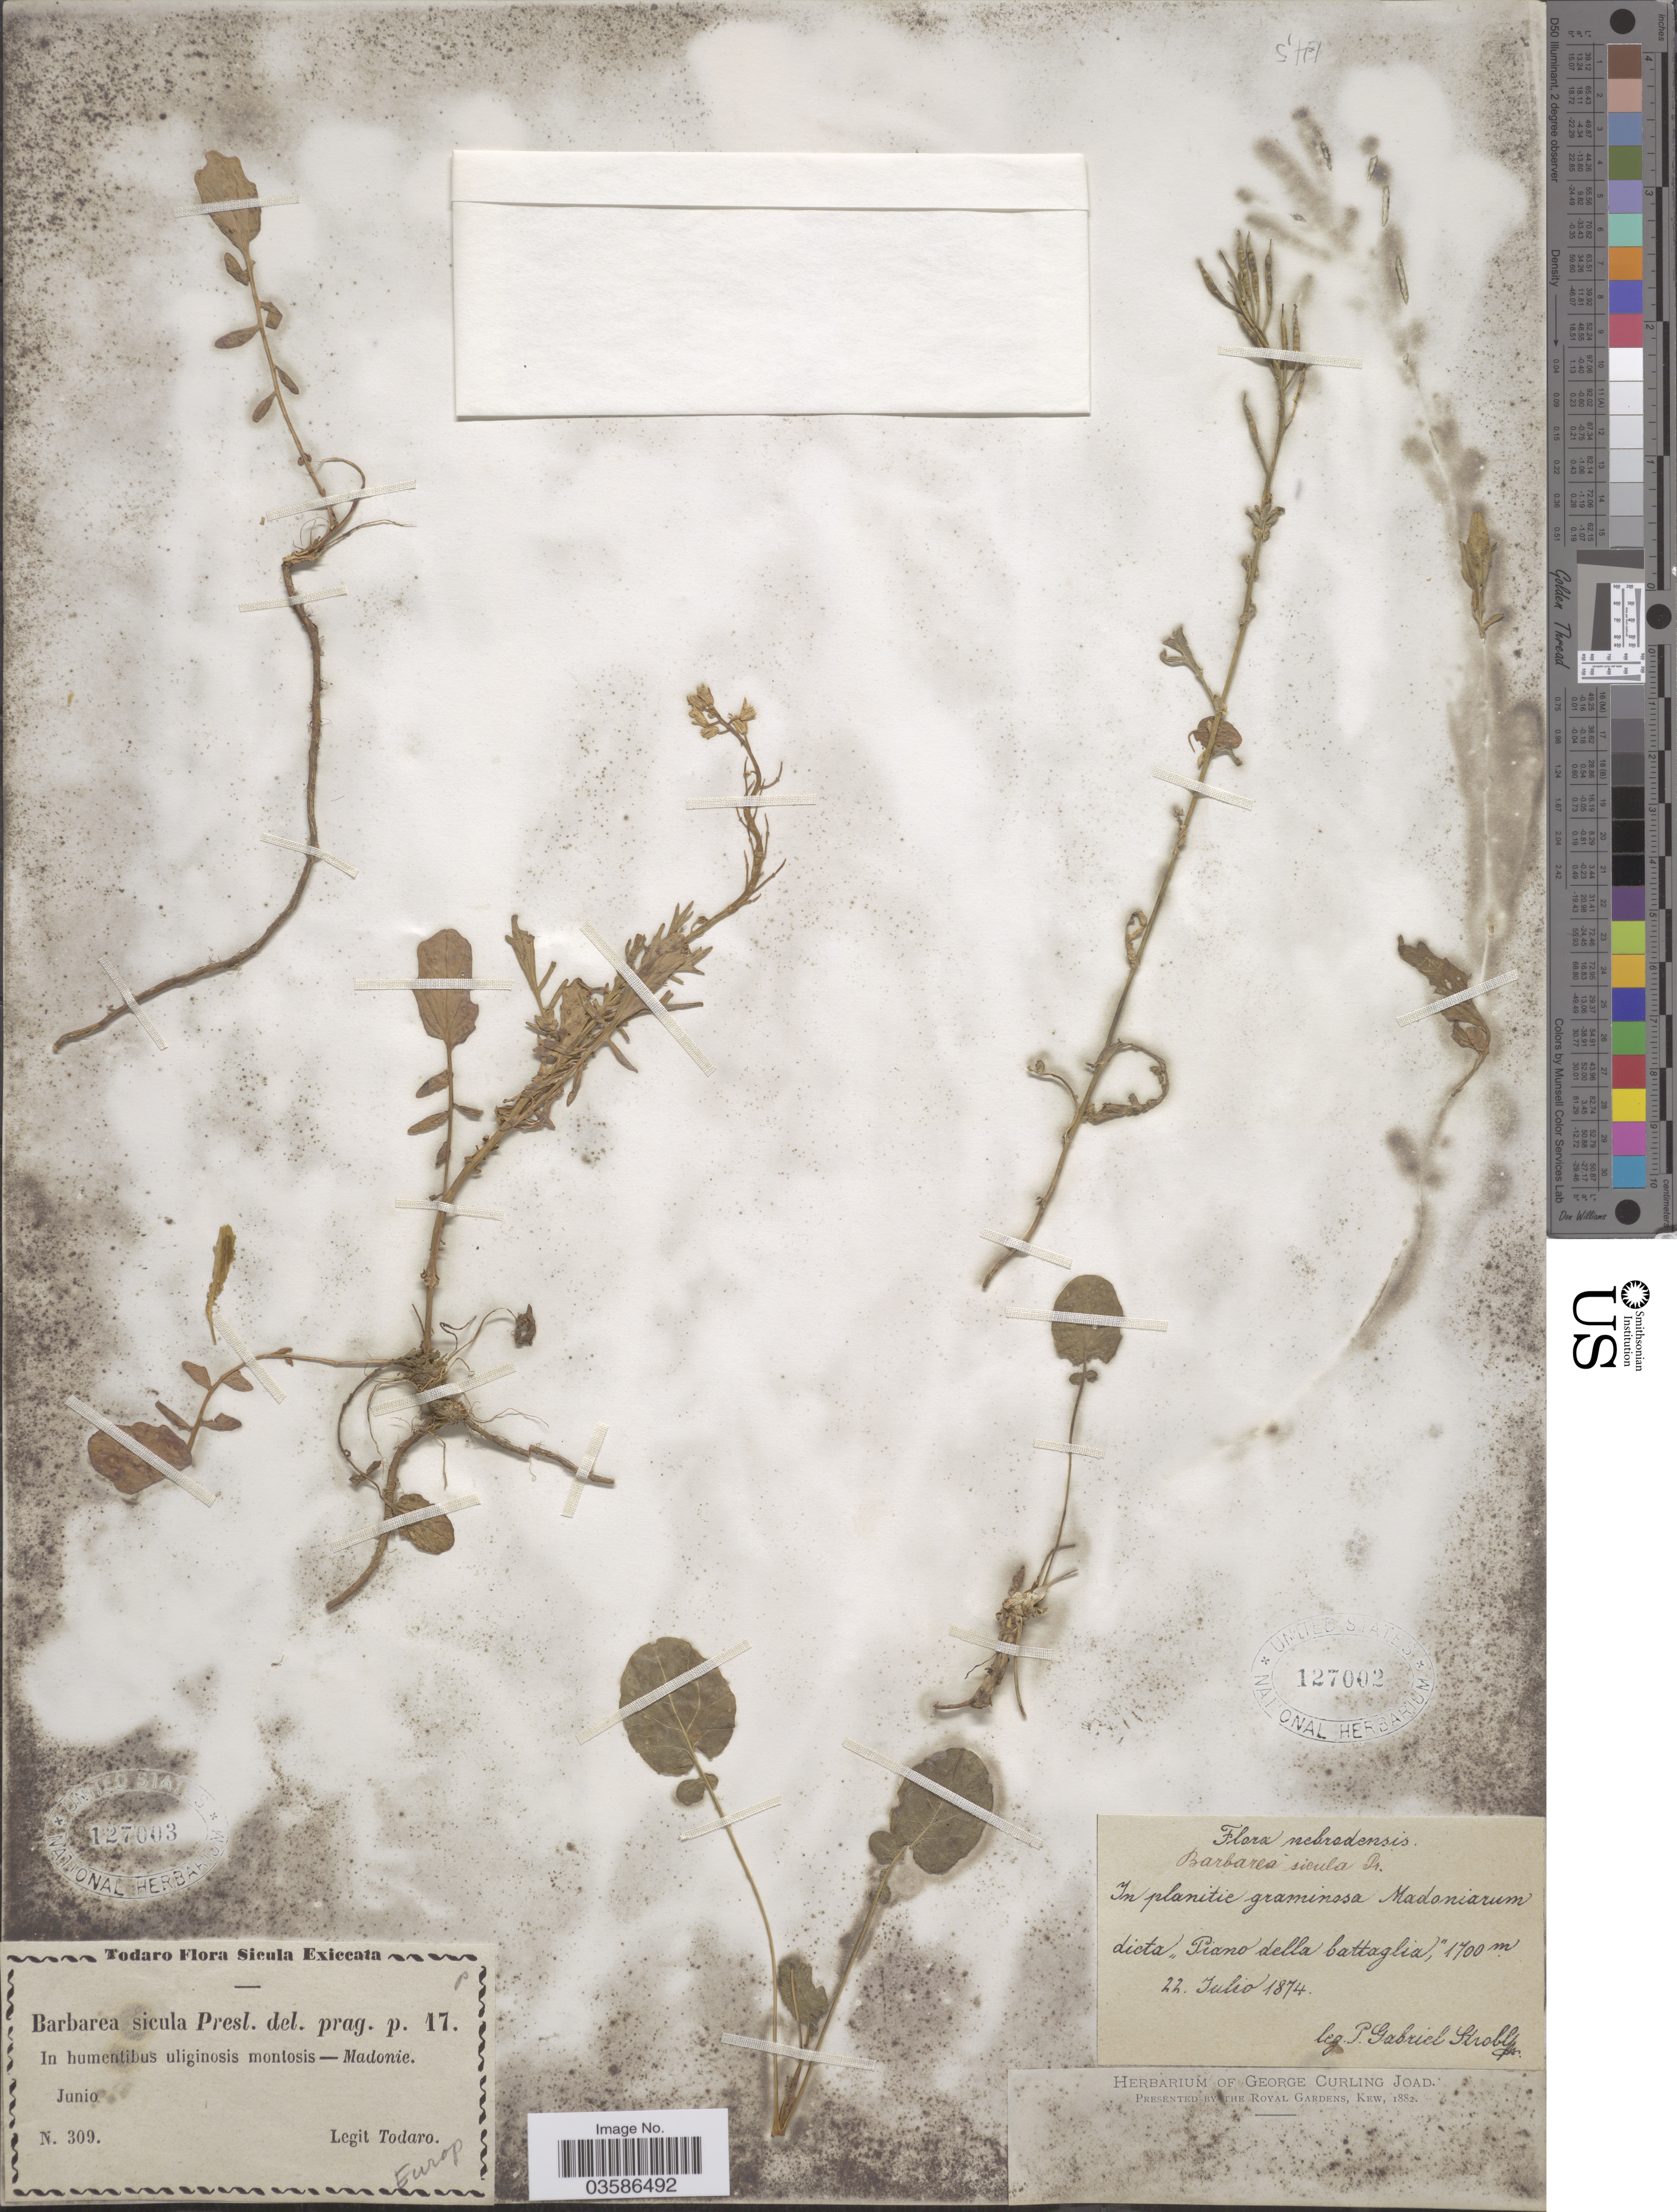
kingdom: Plantae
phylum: Tracheophyta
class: Magnoliopsida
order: Brassicales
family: Brassicaceae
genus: Barbarea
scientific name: Barbarea sicula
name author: C. Presl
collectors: P. G. Strobl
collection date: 1874-07-22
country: Italy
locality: Nebradensis. Dicta "Piano della battaglia".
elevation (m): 1700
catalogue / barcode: US 127002-2